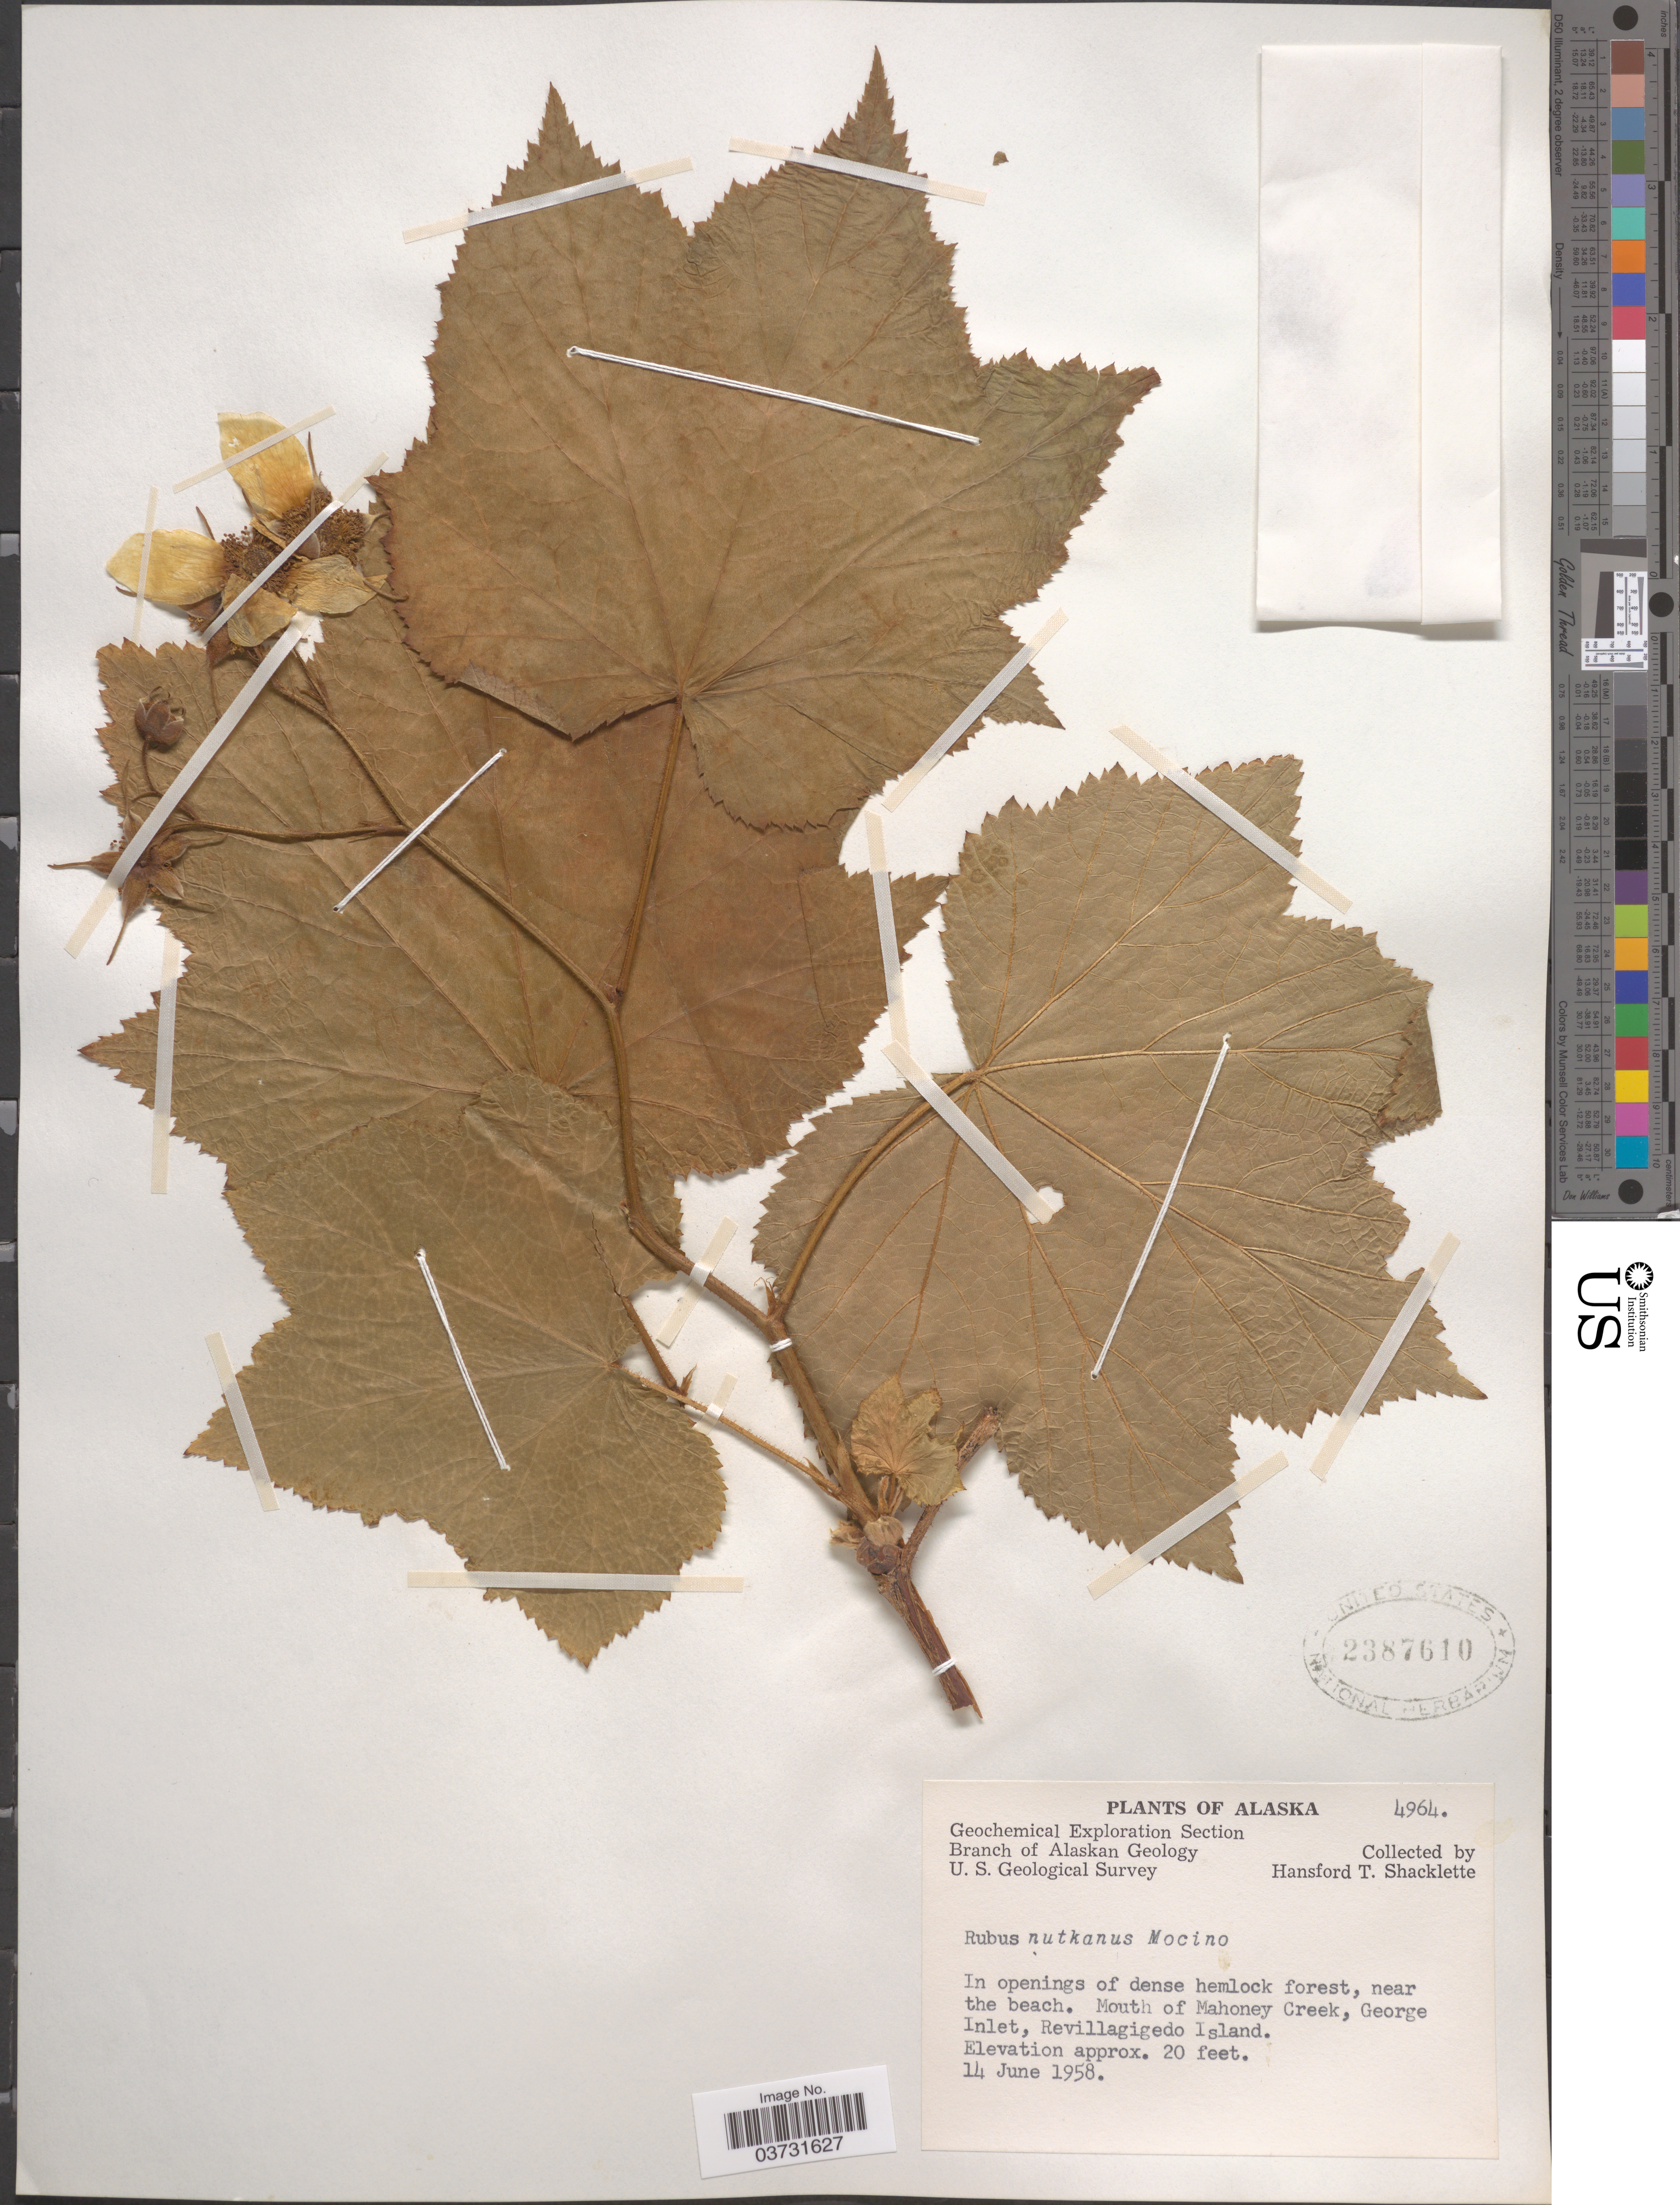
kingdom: Plantae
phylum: Tracheophyta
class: Magnoliopsida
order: Rosales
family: Rosaceae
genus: Rubus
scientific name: Rubus nutkanus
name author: Moc. ex Ser.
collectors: H. Shacklette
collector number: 4964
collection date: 1958-06-14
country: United States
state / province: Alaska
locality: In opening of dense hemlock forest, near the beach. Mouth of Mahoney Creek, George Inlet, Revillagigedo Island.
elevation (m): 6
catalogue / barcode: US 2387610